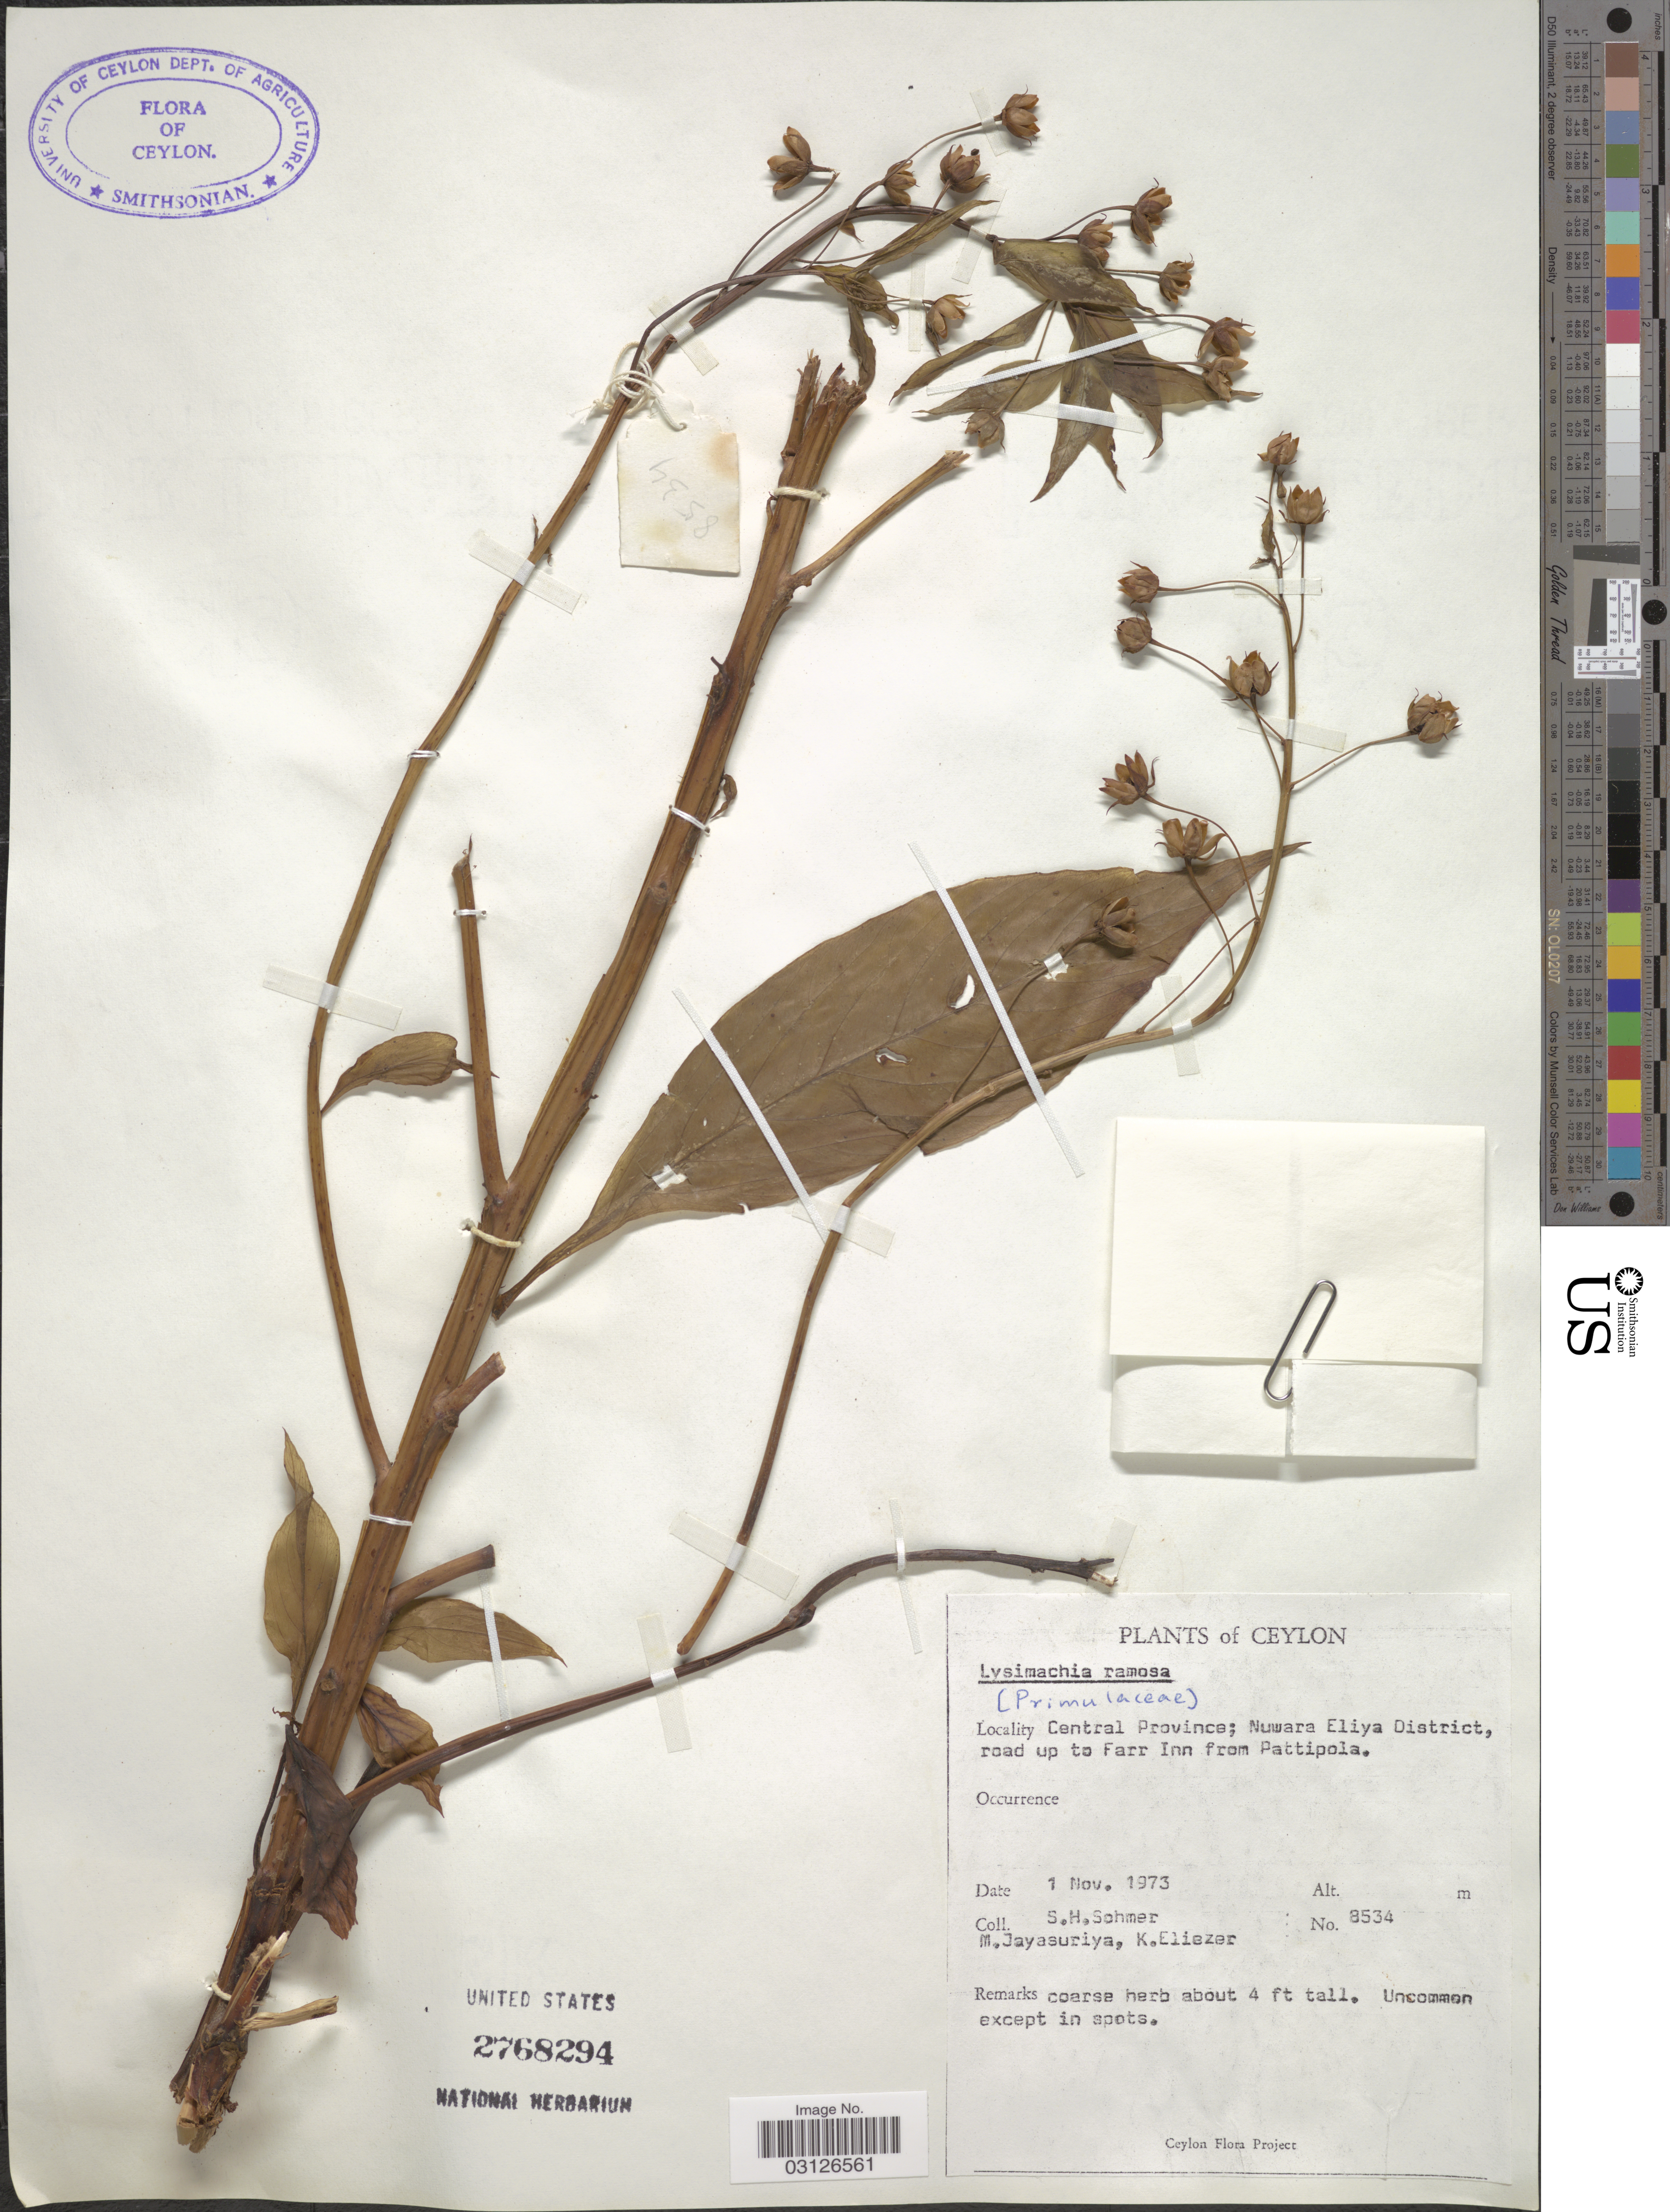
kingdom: Plantae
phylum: Tracheophyta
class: Magnoliopsida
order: Ericales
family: Primulaceae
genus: Lysimachia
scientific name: Lysimachia laxa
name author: Baudo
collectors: S. H. Sohmer, M. Jayasuriya & K. Eliezer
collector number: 8534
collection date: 1973-11-01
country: Sri Lanka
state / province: Central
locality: Ceylon. Nuwara Eliya District, road up to Farr Inn from Pattipola.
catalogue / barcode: US 2768294